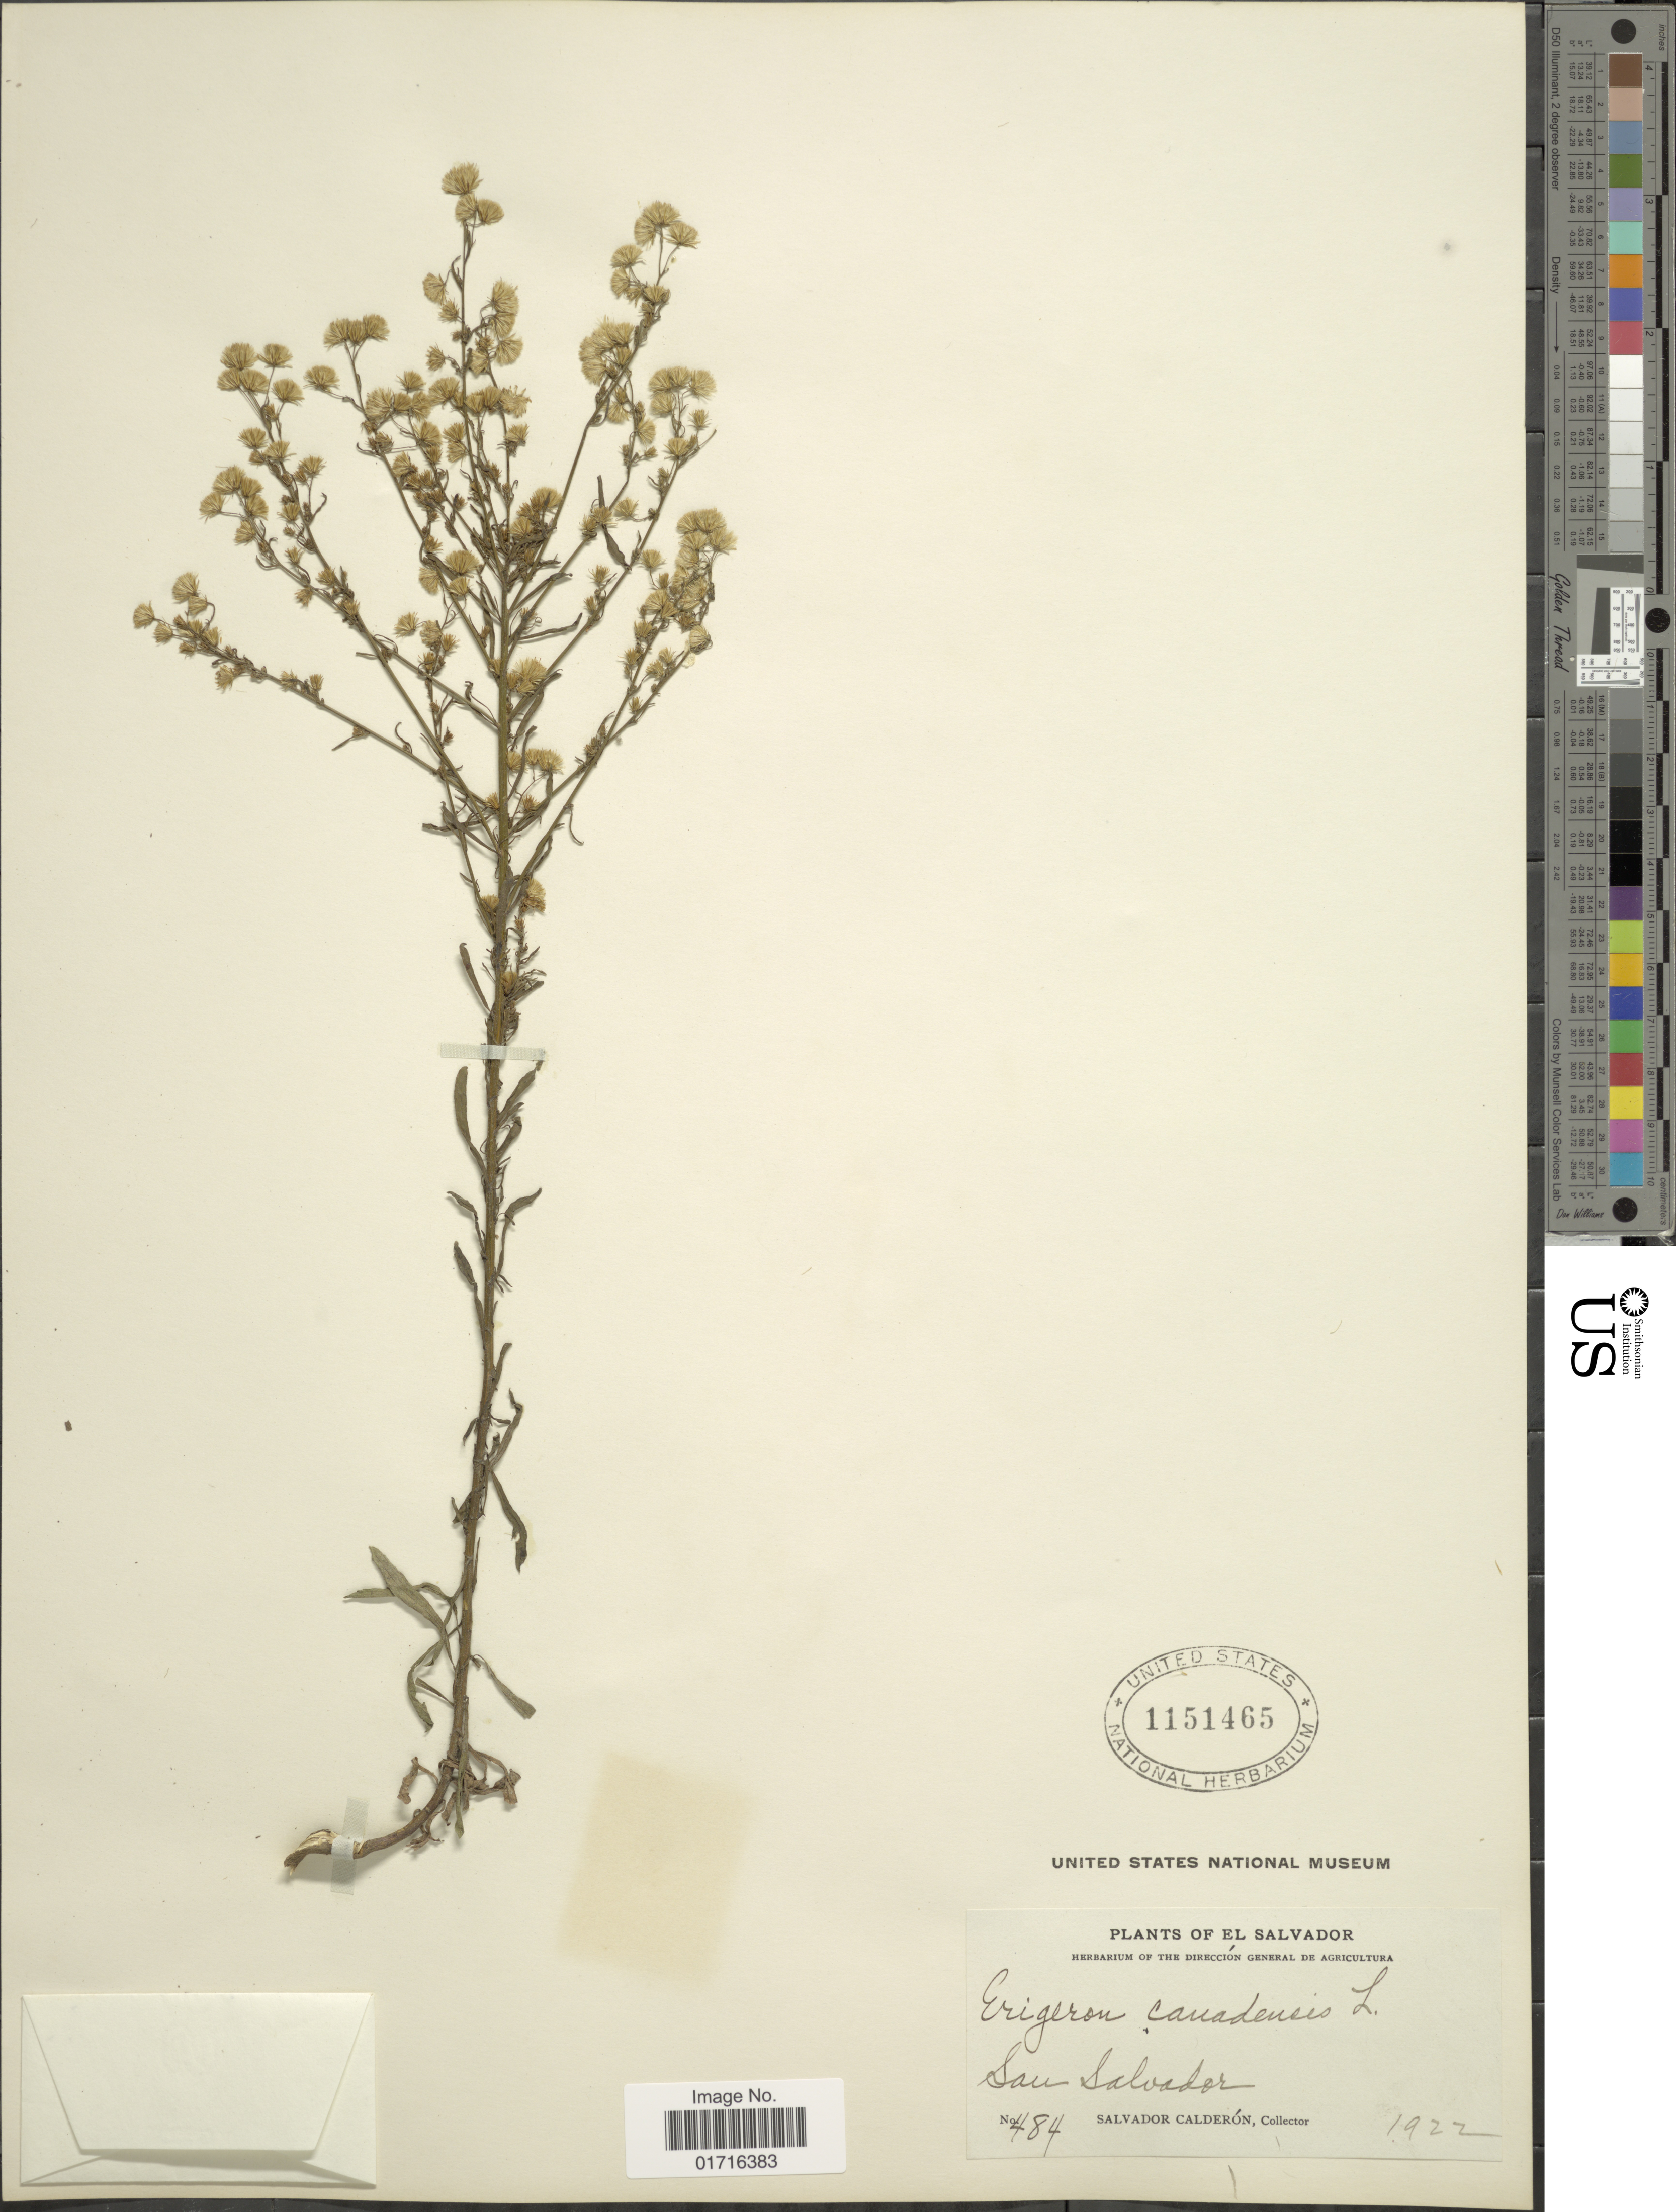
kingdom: Plantae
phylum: Tracheophyta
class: Magnoliopsida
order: Asterales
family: Asteraceae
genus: Conyza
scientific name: Conyza canadensis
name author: (L.) Cronq.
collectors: S. Calderón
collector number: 484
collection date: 1922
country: El Salvador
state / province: San Salvador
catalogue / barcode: US 1151465